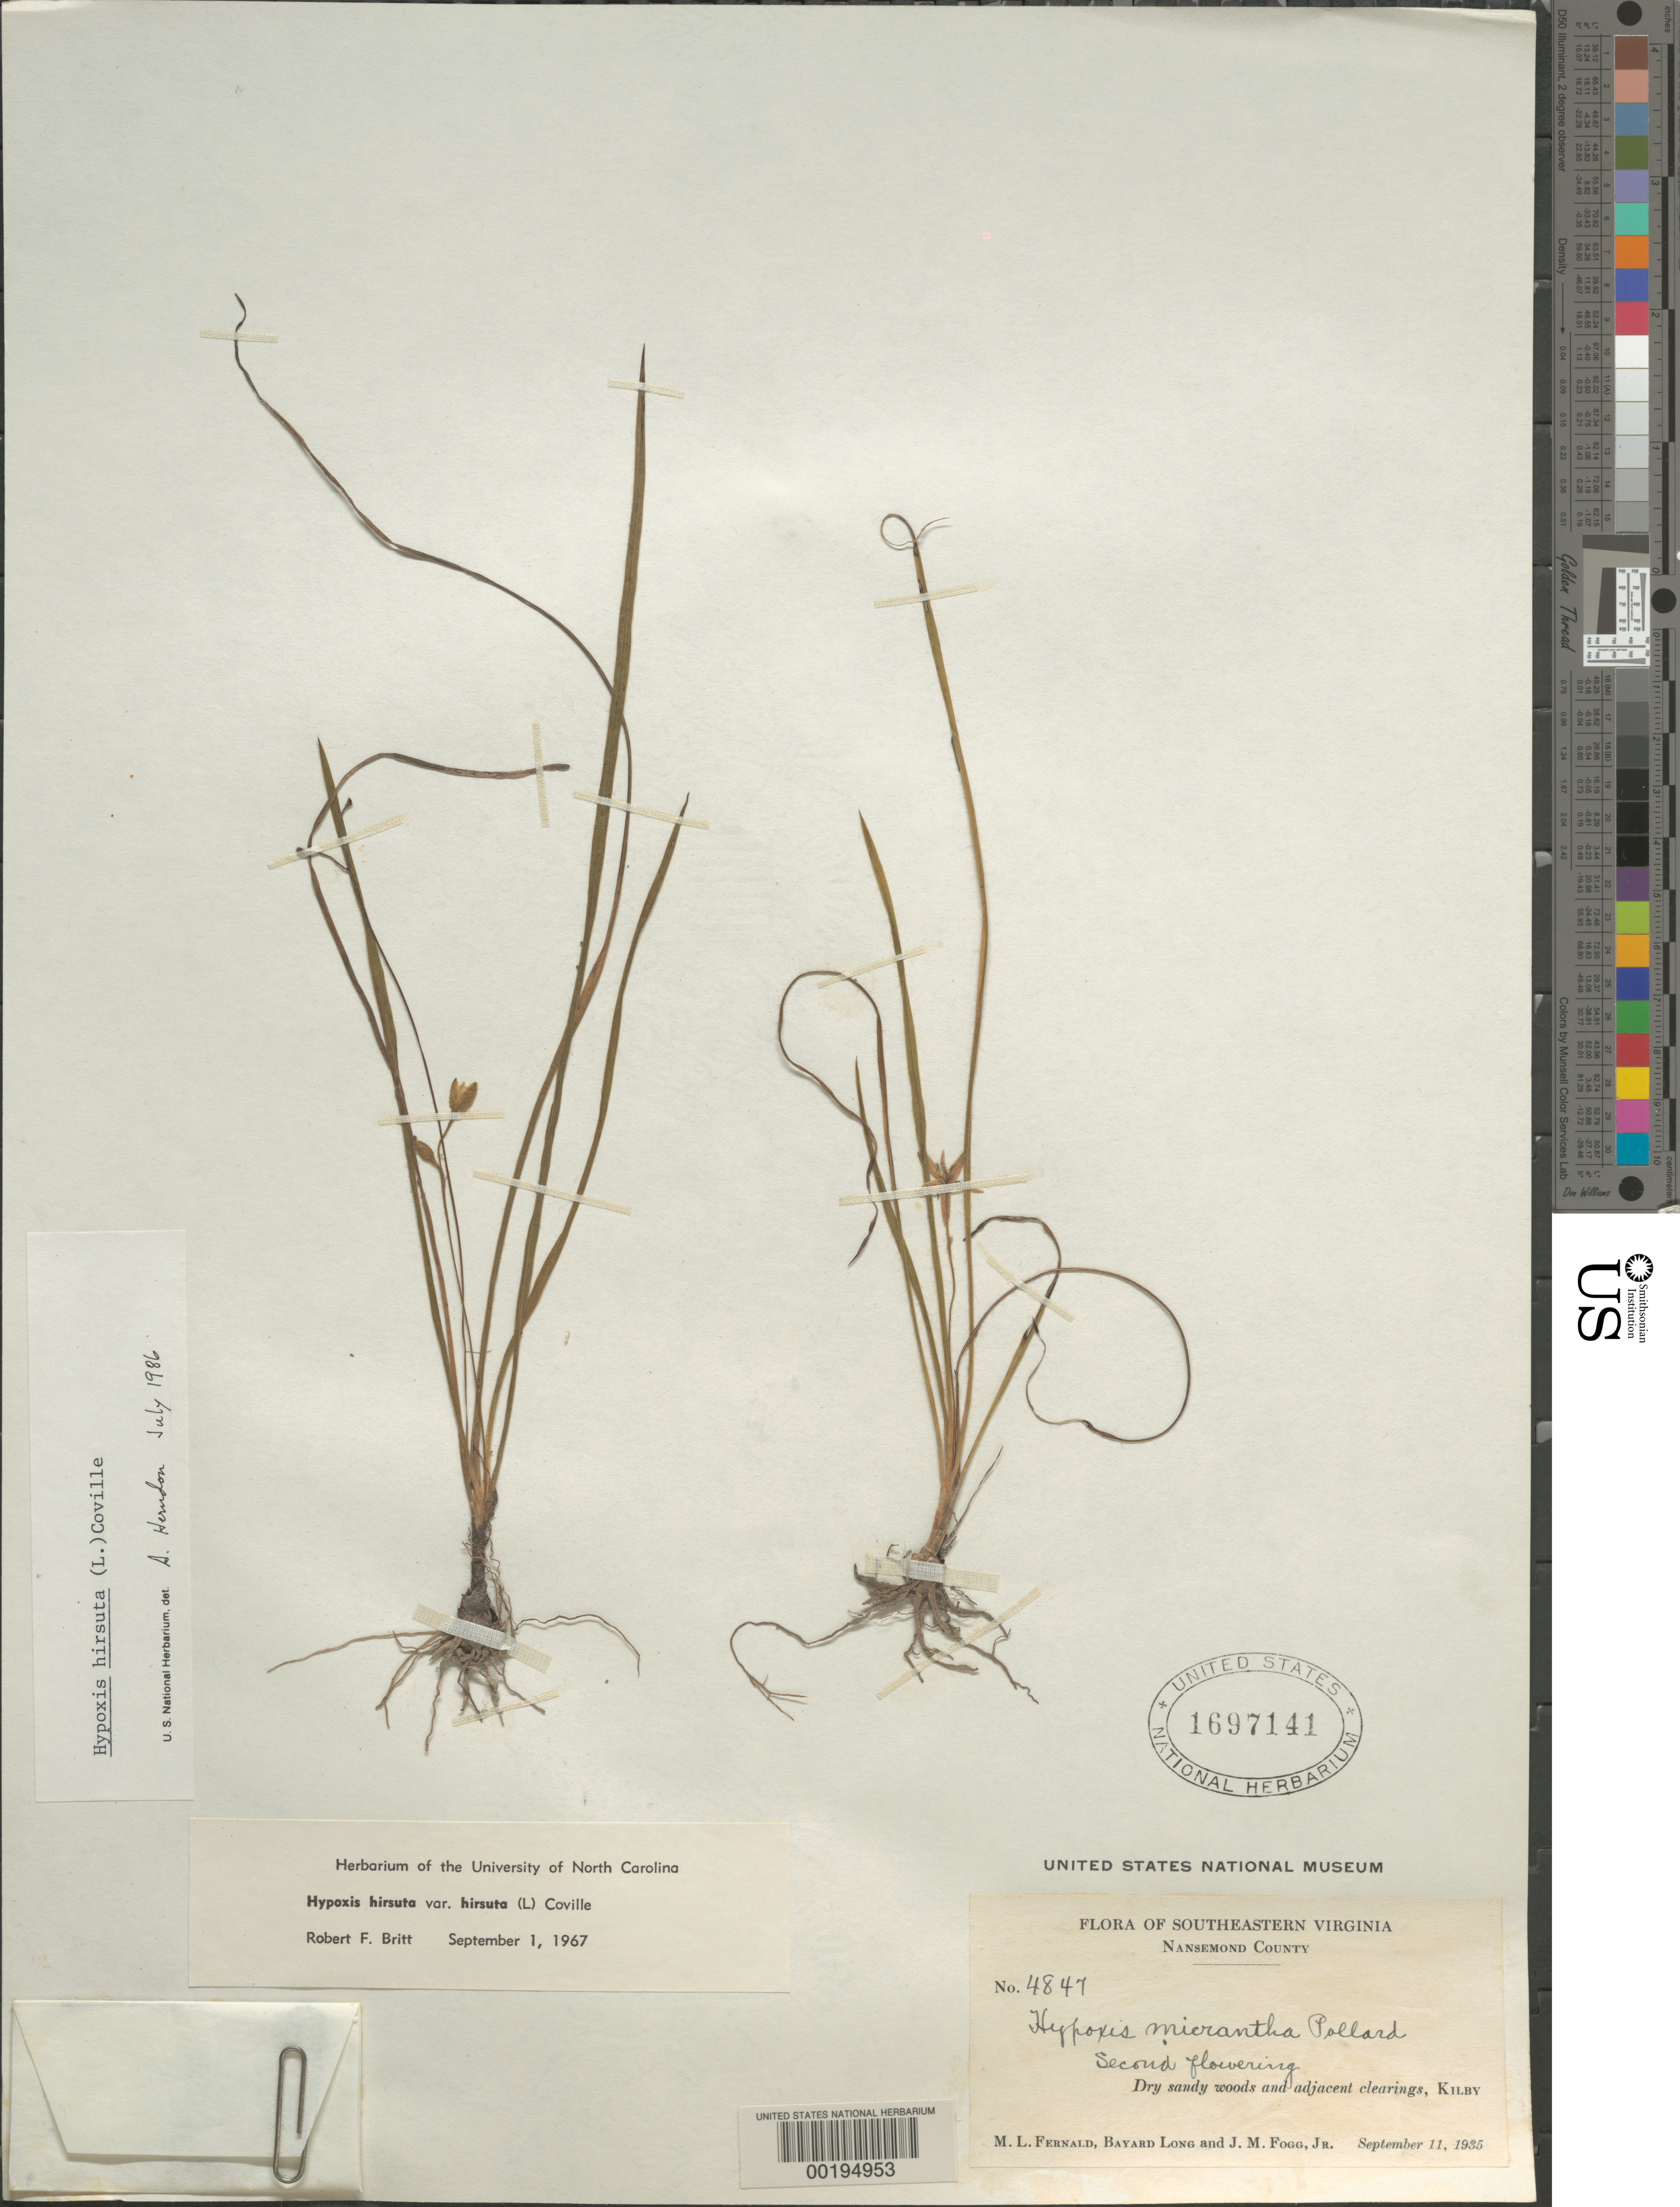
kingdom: Plantae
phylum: Tracheophyta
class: Liliopsida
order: Asparagales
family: Hypoxidaceae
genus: Hypoxis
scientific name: Hypoxis hirsuta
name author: (L.) Coville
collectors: M. L. Fernald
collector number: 4847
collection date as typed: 11 Sep 1935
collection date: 1935-09-11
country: United States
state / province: Virginia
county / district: City of Suffolk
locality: Nansemond county. [nansemond county is now part of suffolk city.]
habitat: Dry sandy woods and adjacent clearings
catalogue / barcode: US 1697141